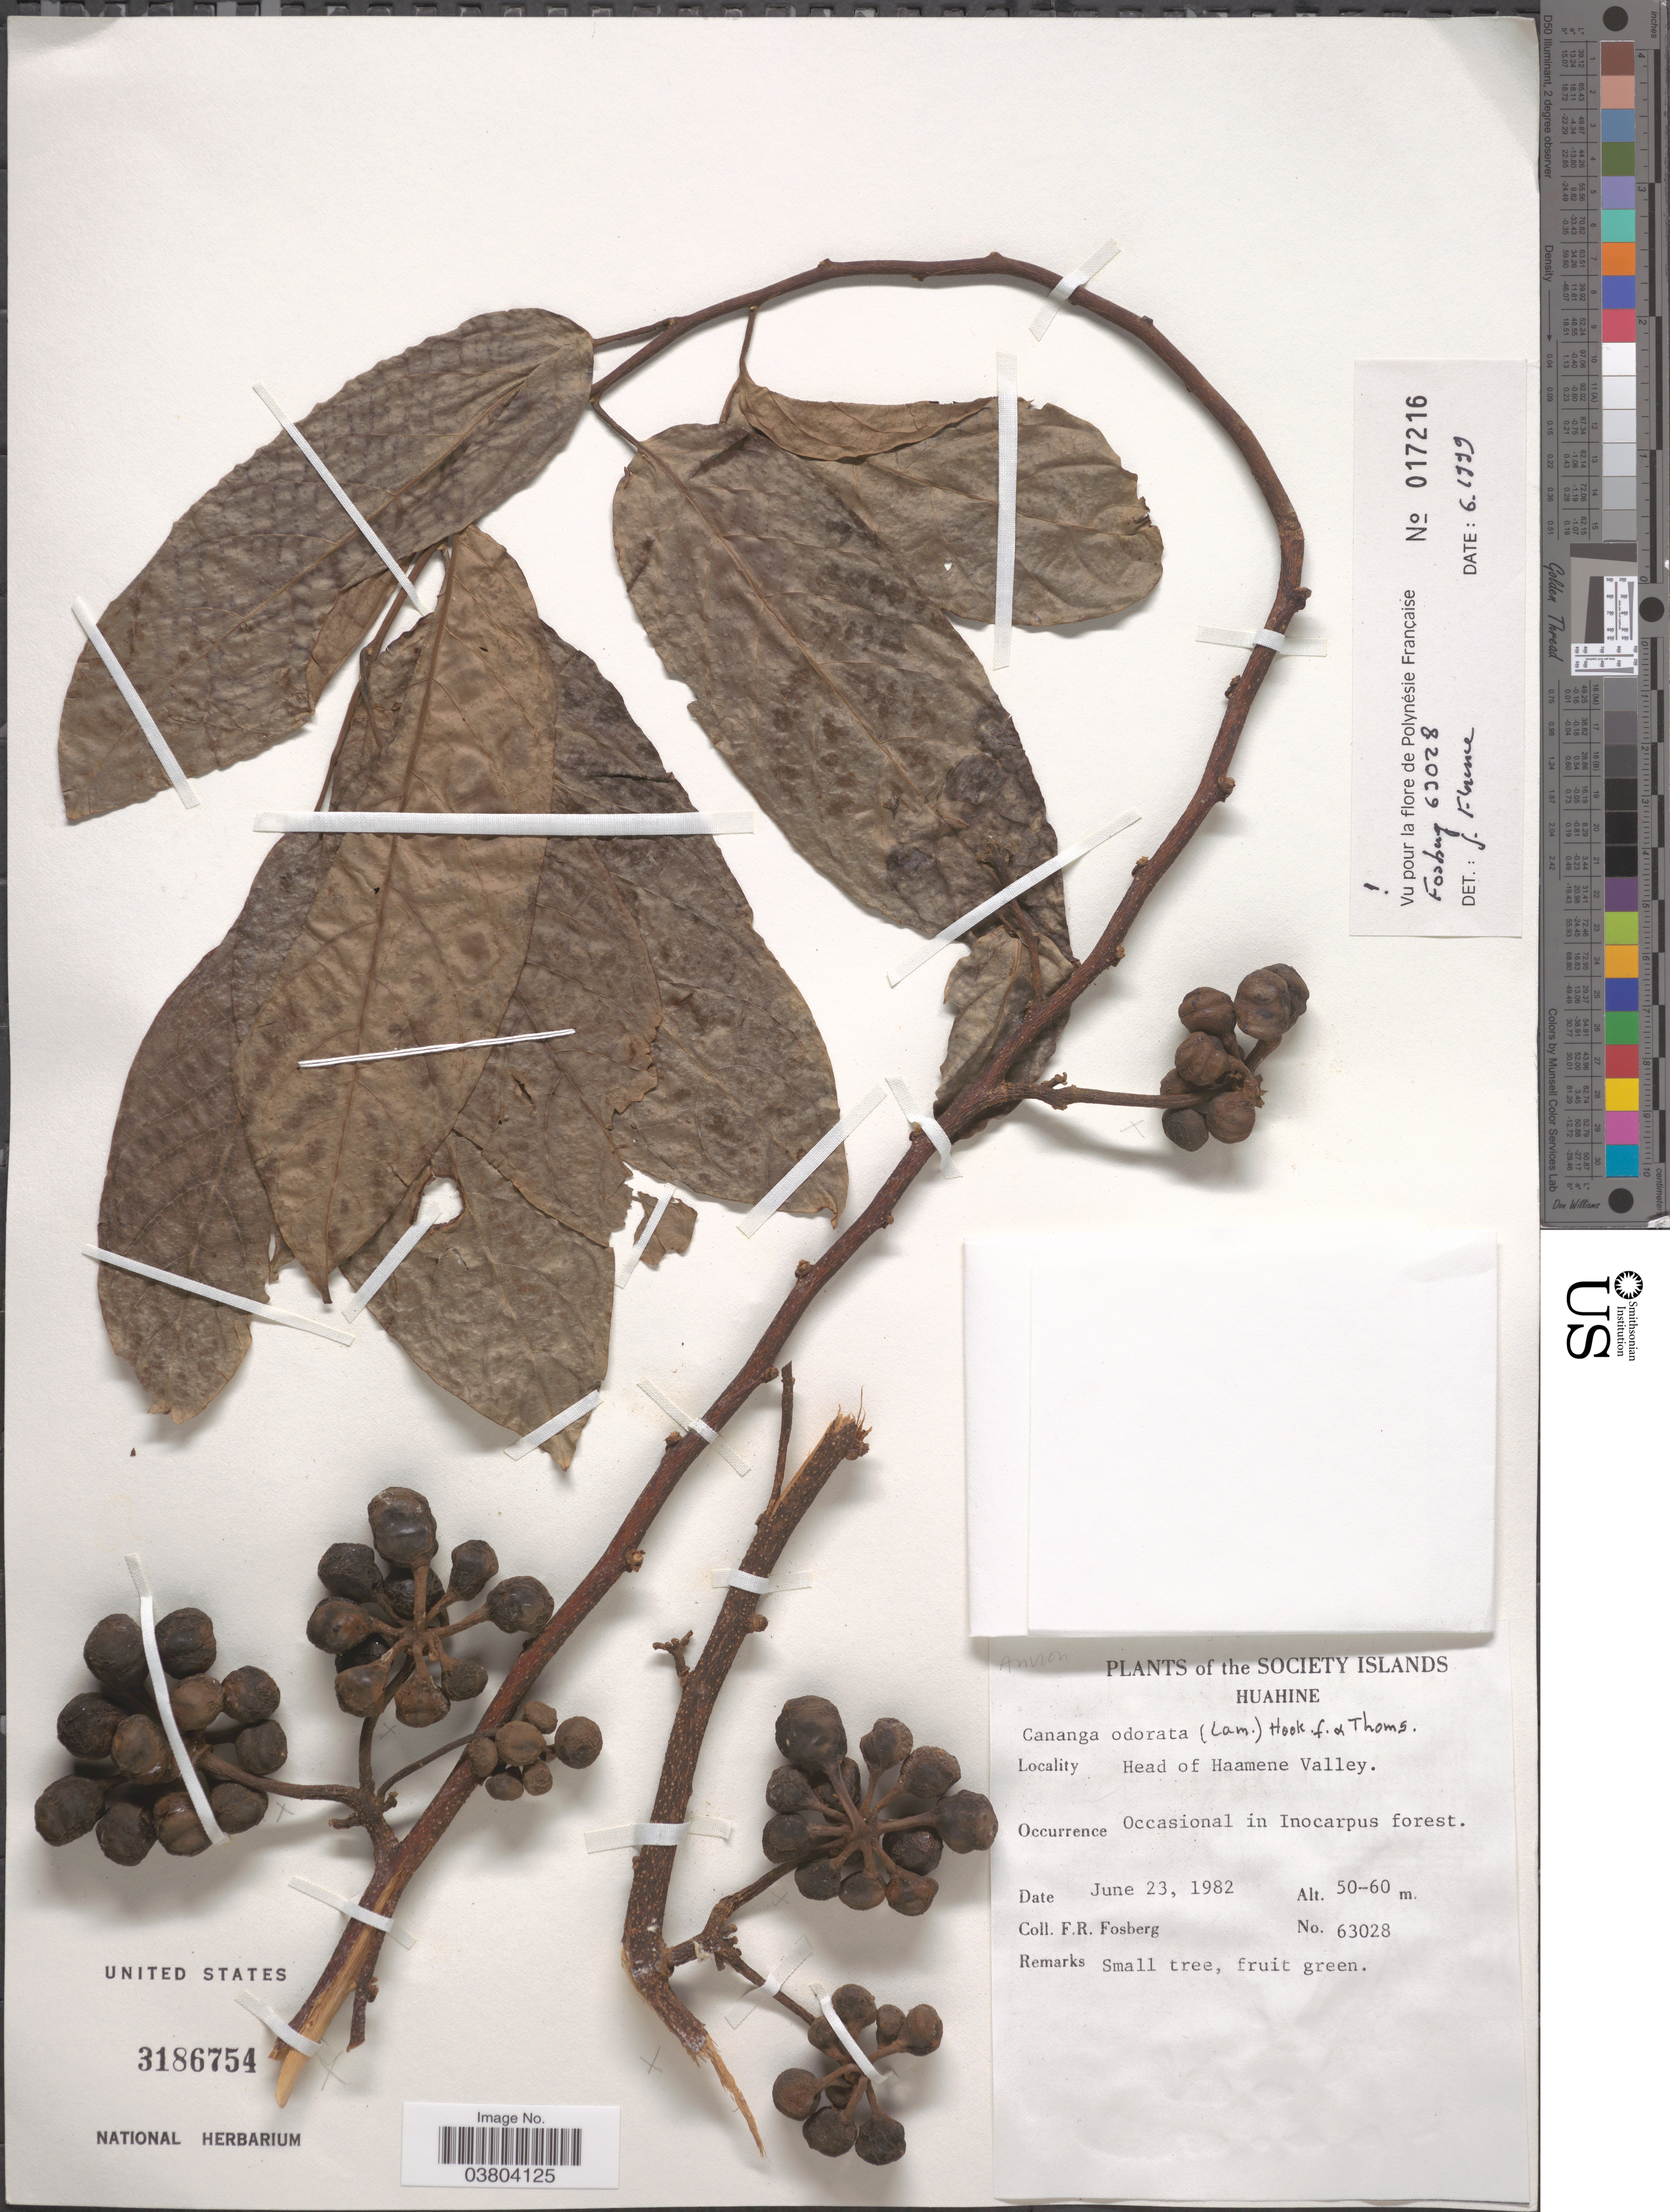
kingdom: Plantae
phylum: Tracheophyta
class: Magnoliopsida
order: Magnoliales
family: Annonaceae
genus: Cananga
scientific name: Cananga odorata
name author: (Lam.) Hook. f. & Thomson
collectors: F. R. Fosberg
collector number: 63028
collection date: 1982-06-23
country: French Polynesia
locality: The Society Islands. Huahine. Head of Haamene Valley.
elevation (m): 50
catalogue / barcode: US 3186754